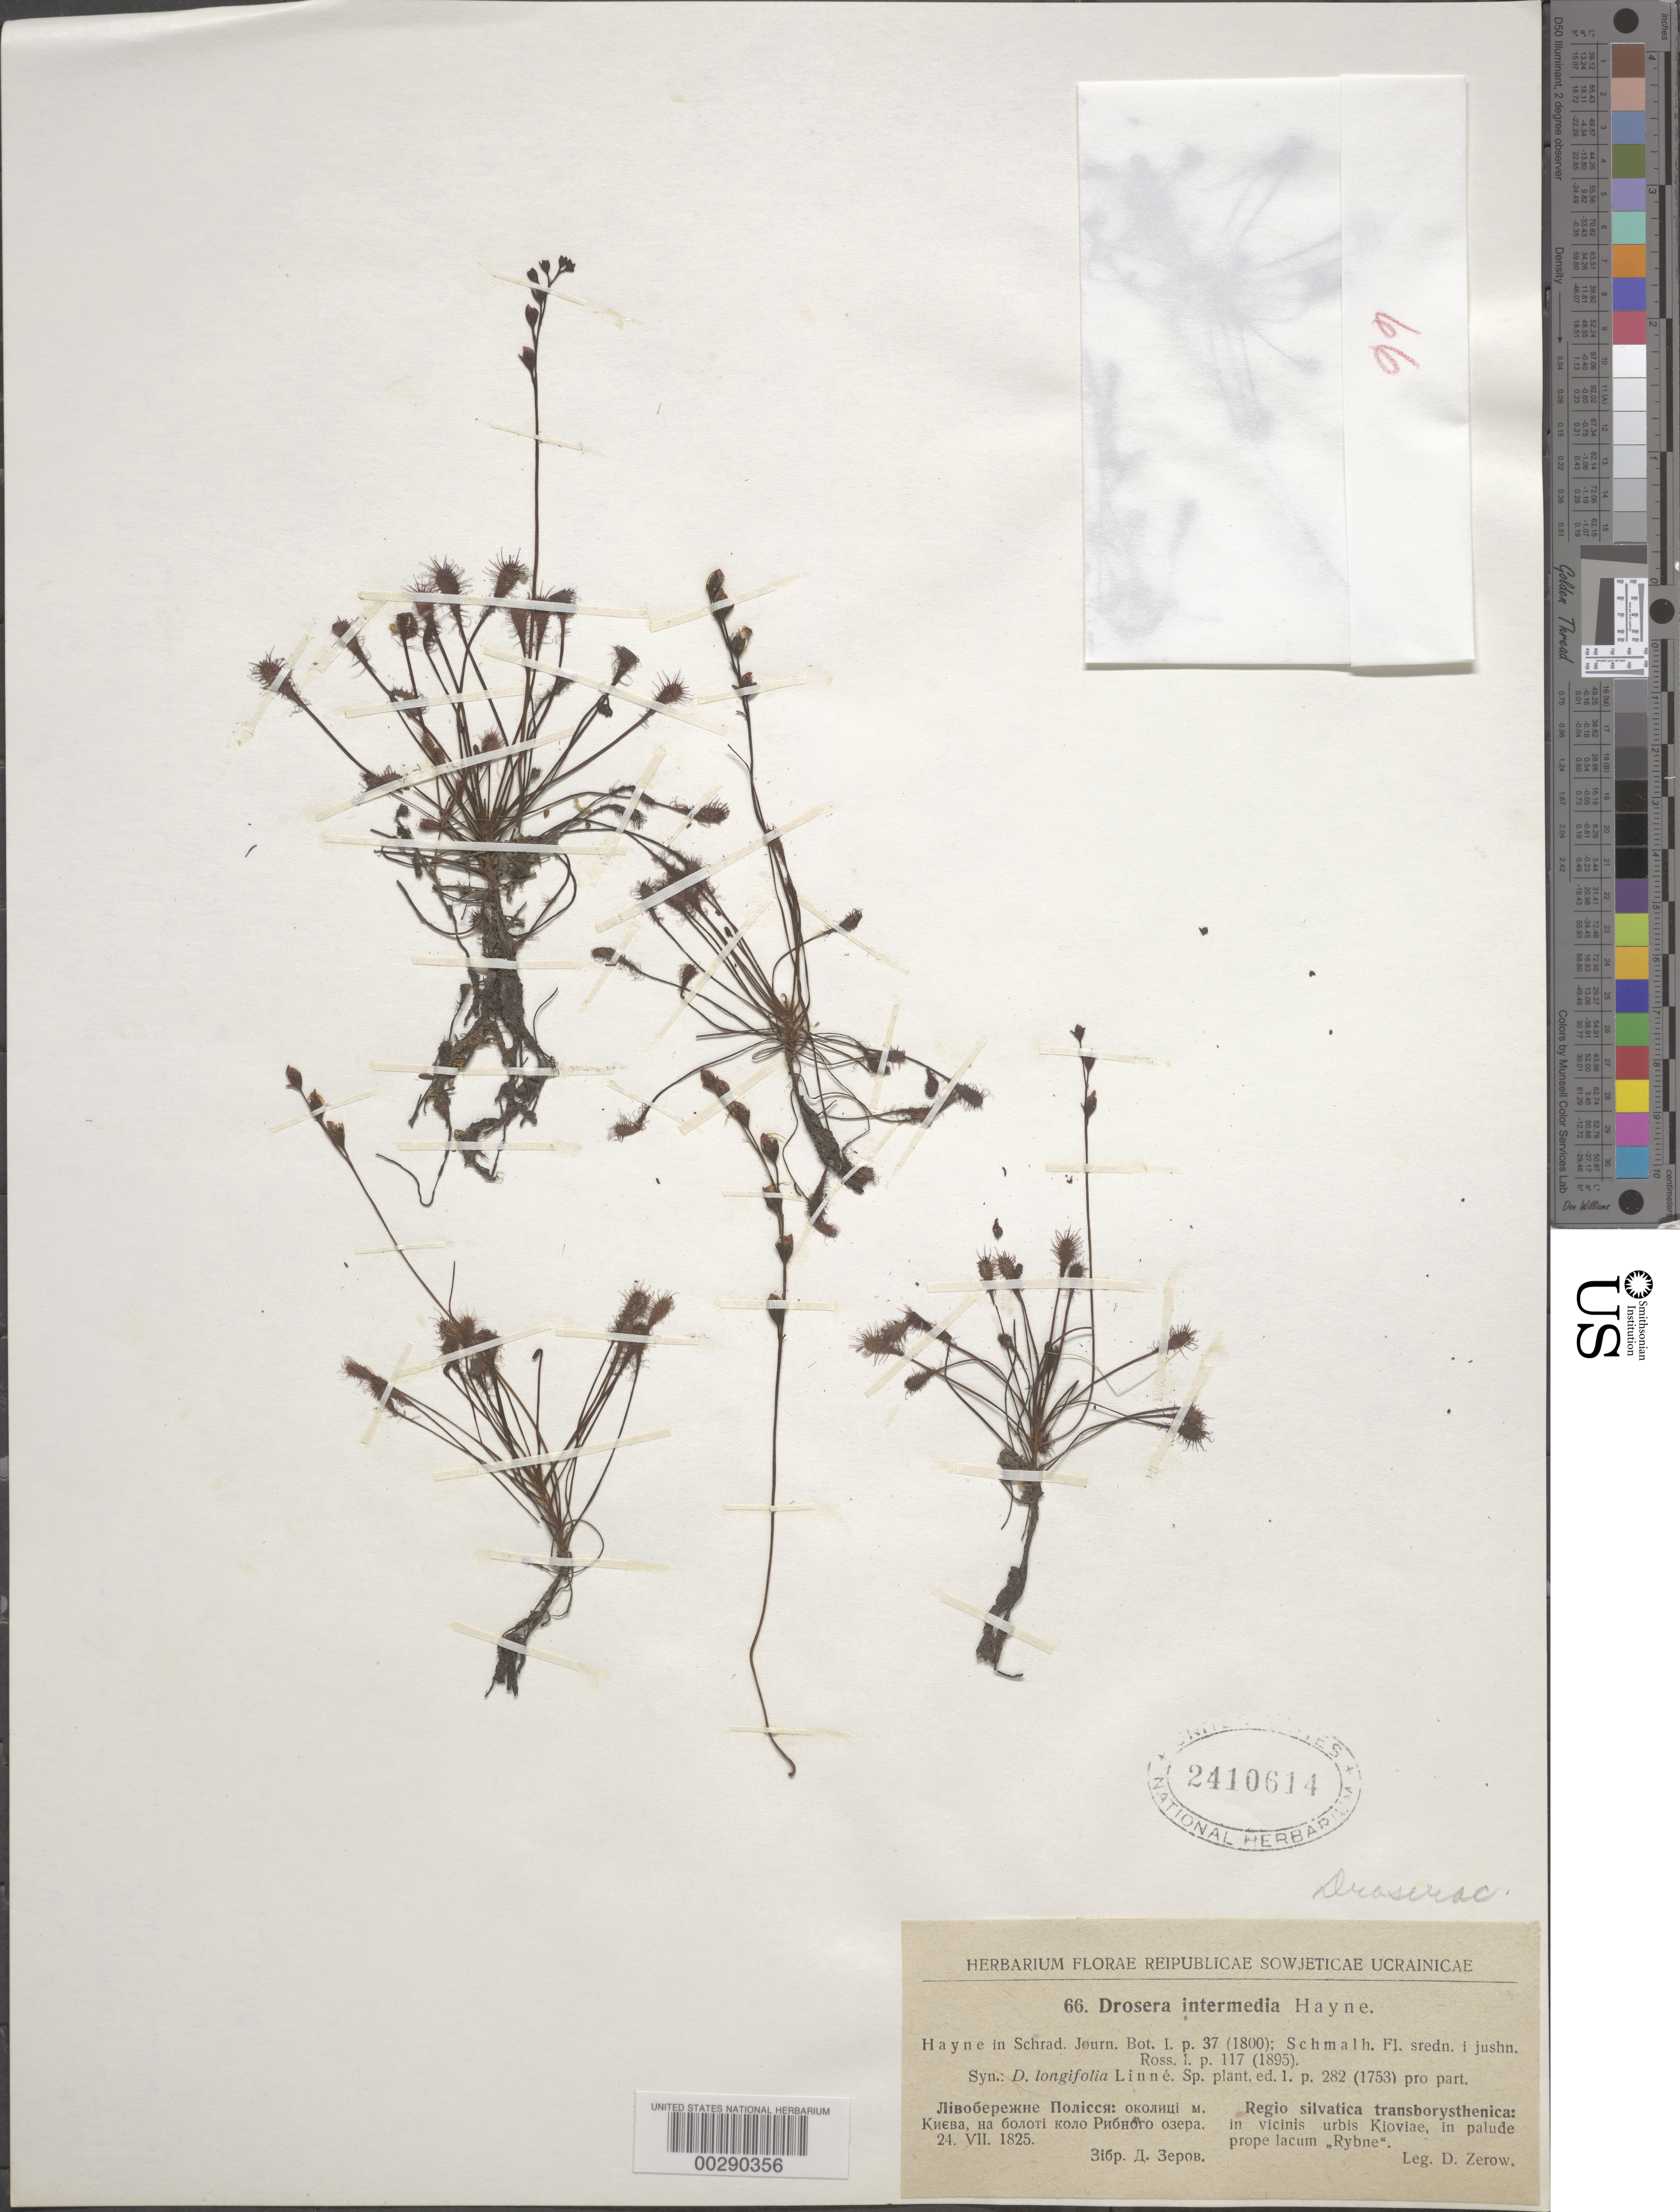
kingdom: Plantae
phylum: Tracheophyta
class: Magnoliopsida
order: Caryophyllales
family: Droseraceae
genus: Drosera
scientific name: Drosera intermedia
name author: Hayne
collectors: D. Zerow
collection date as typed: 24 Jul 1825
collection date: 1825-07-24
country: Ukraine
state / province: Ivano-Frankivs'k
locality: Vicinis urbis kioviae, in palude propre lacum rybne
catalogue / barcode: US 2410614